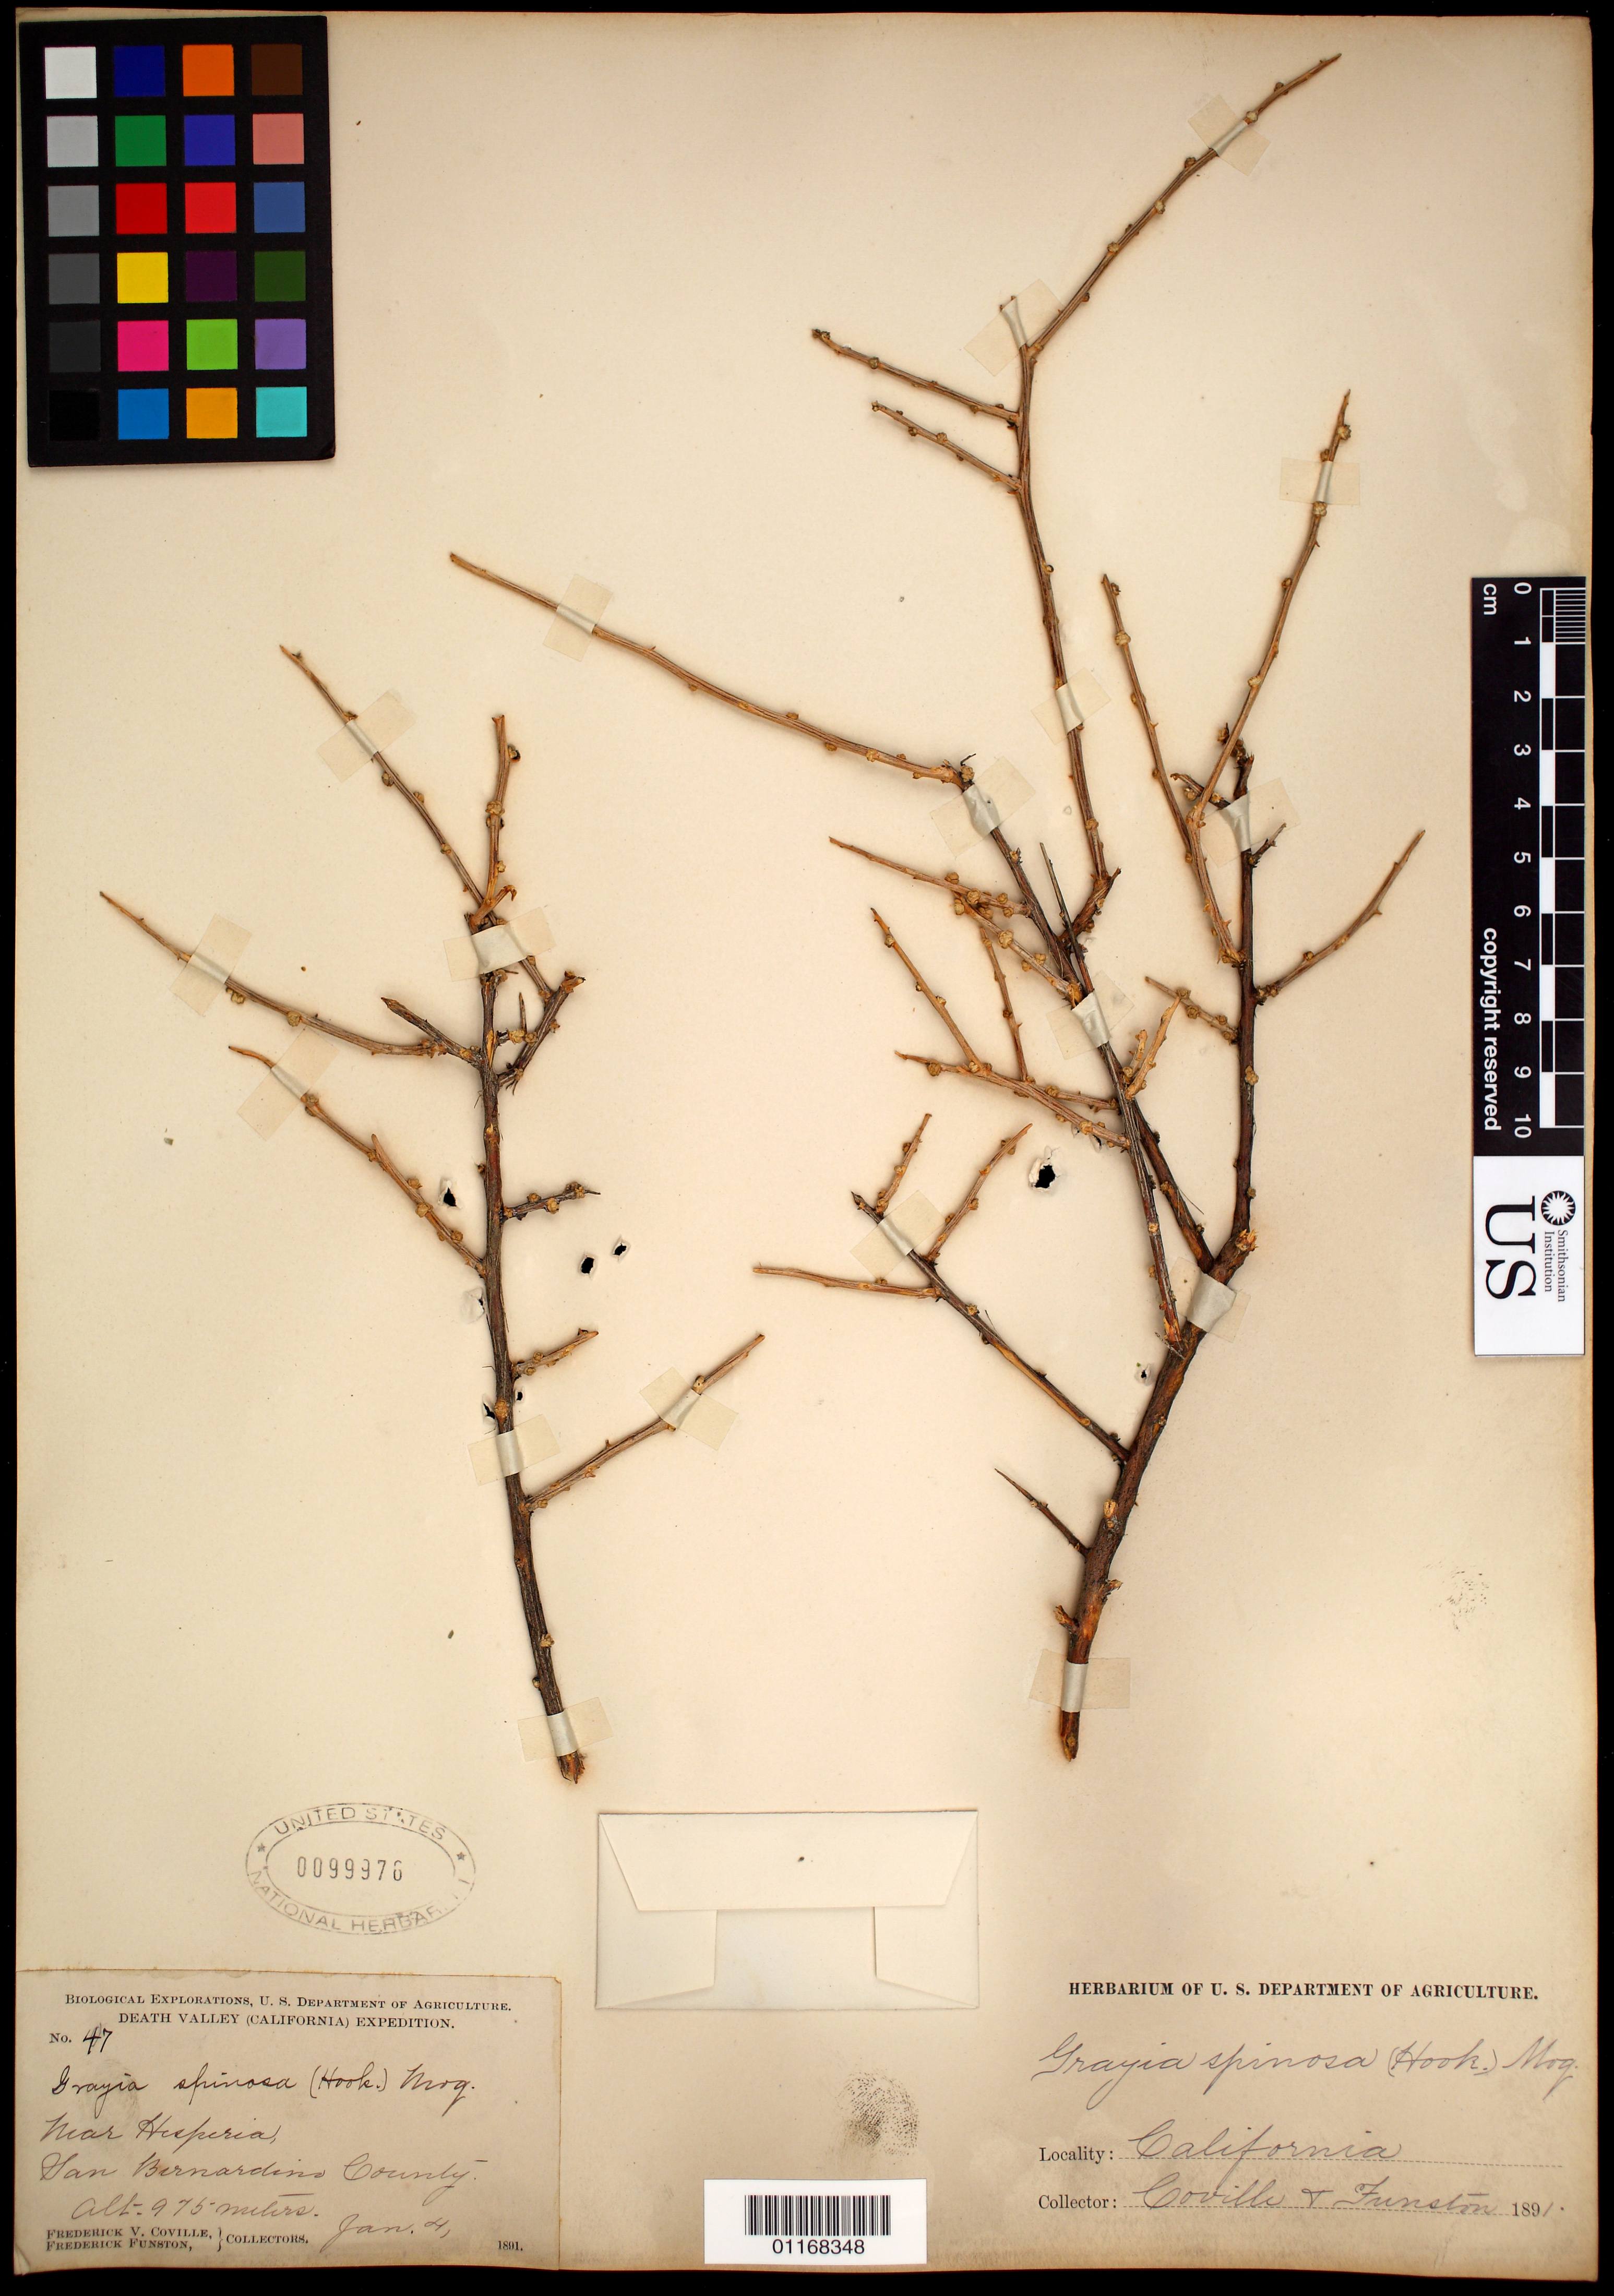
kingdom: Plantae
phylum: Tracheophyta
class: Magnoliopsida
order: Caryophyllales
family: Amaranthaceae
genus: Grayia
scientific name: Grayia spinosa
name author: (Hook.) Moq.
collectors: F. V. Coville & F. Funston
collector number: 47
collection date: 1891-01-04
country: United States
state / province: California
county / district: San Bernardino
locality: near Hesperia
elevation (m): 975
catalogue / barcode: US 99976